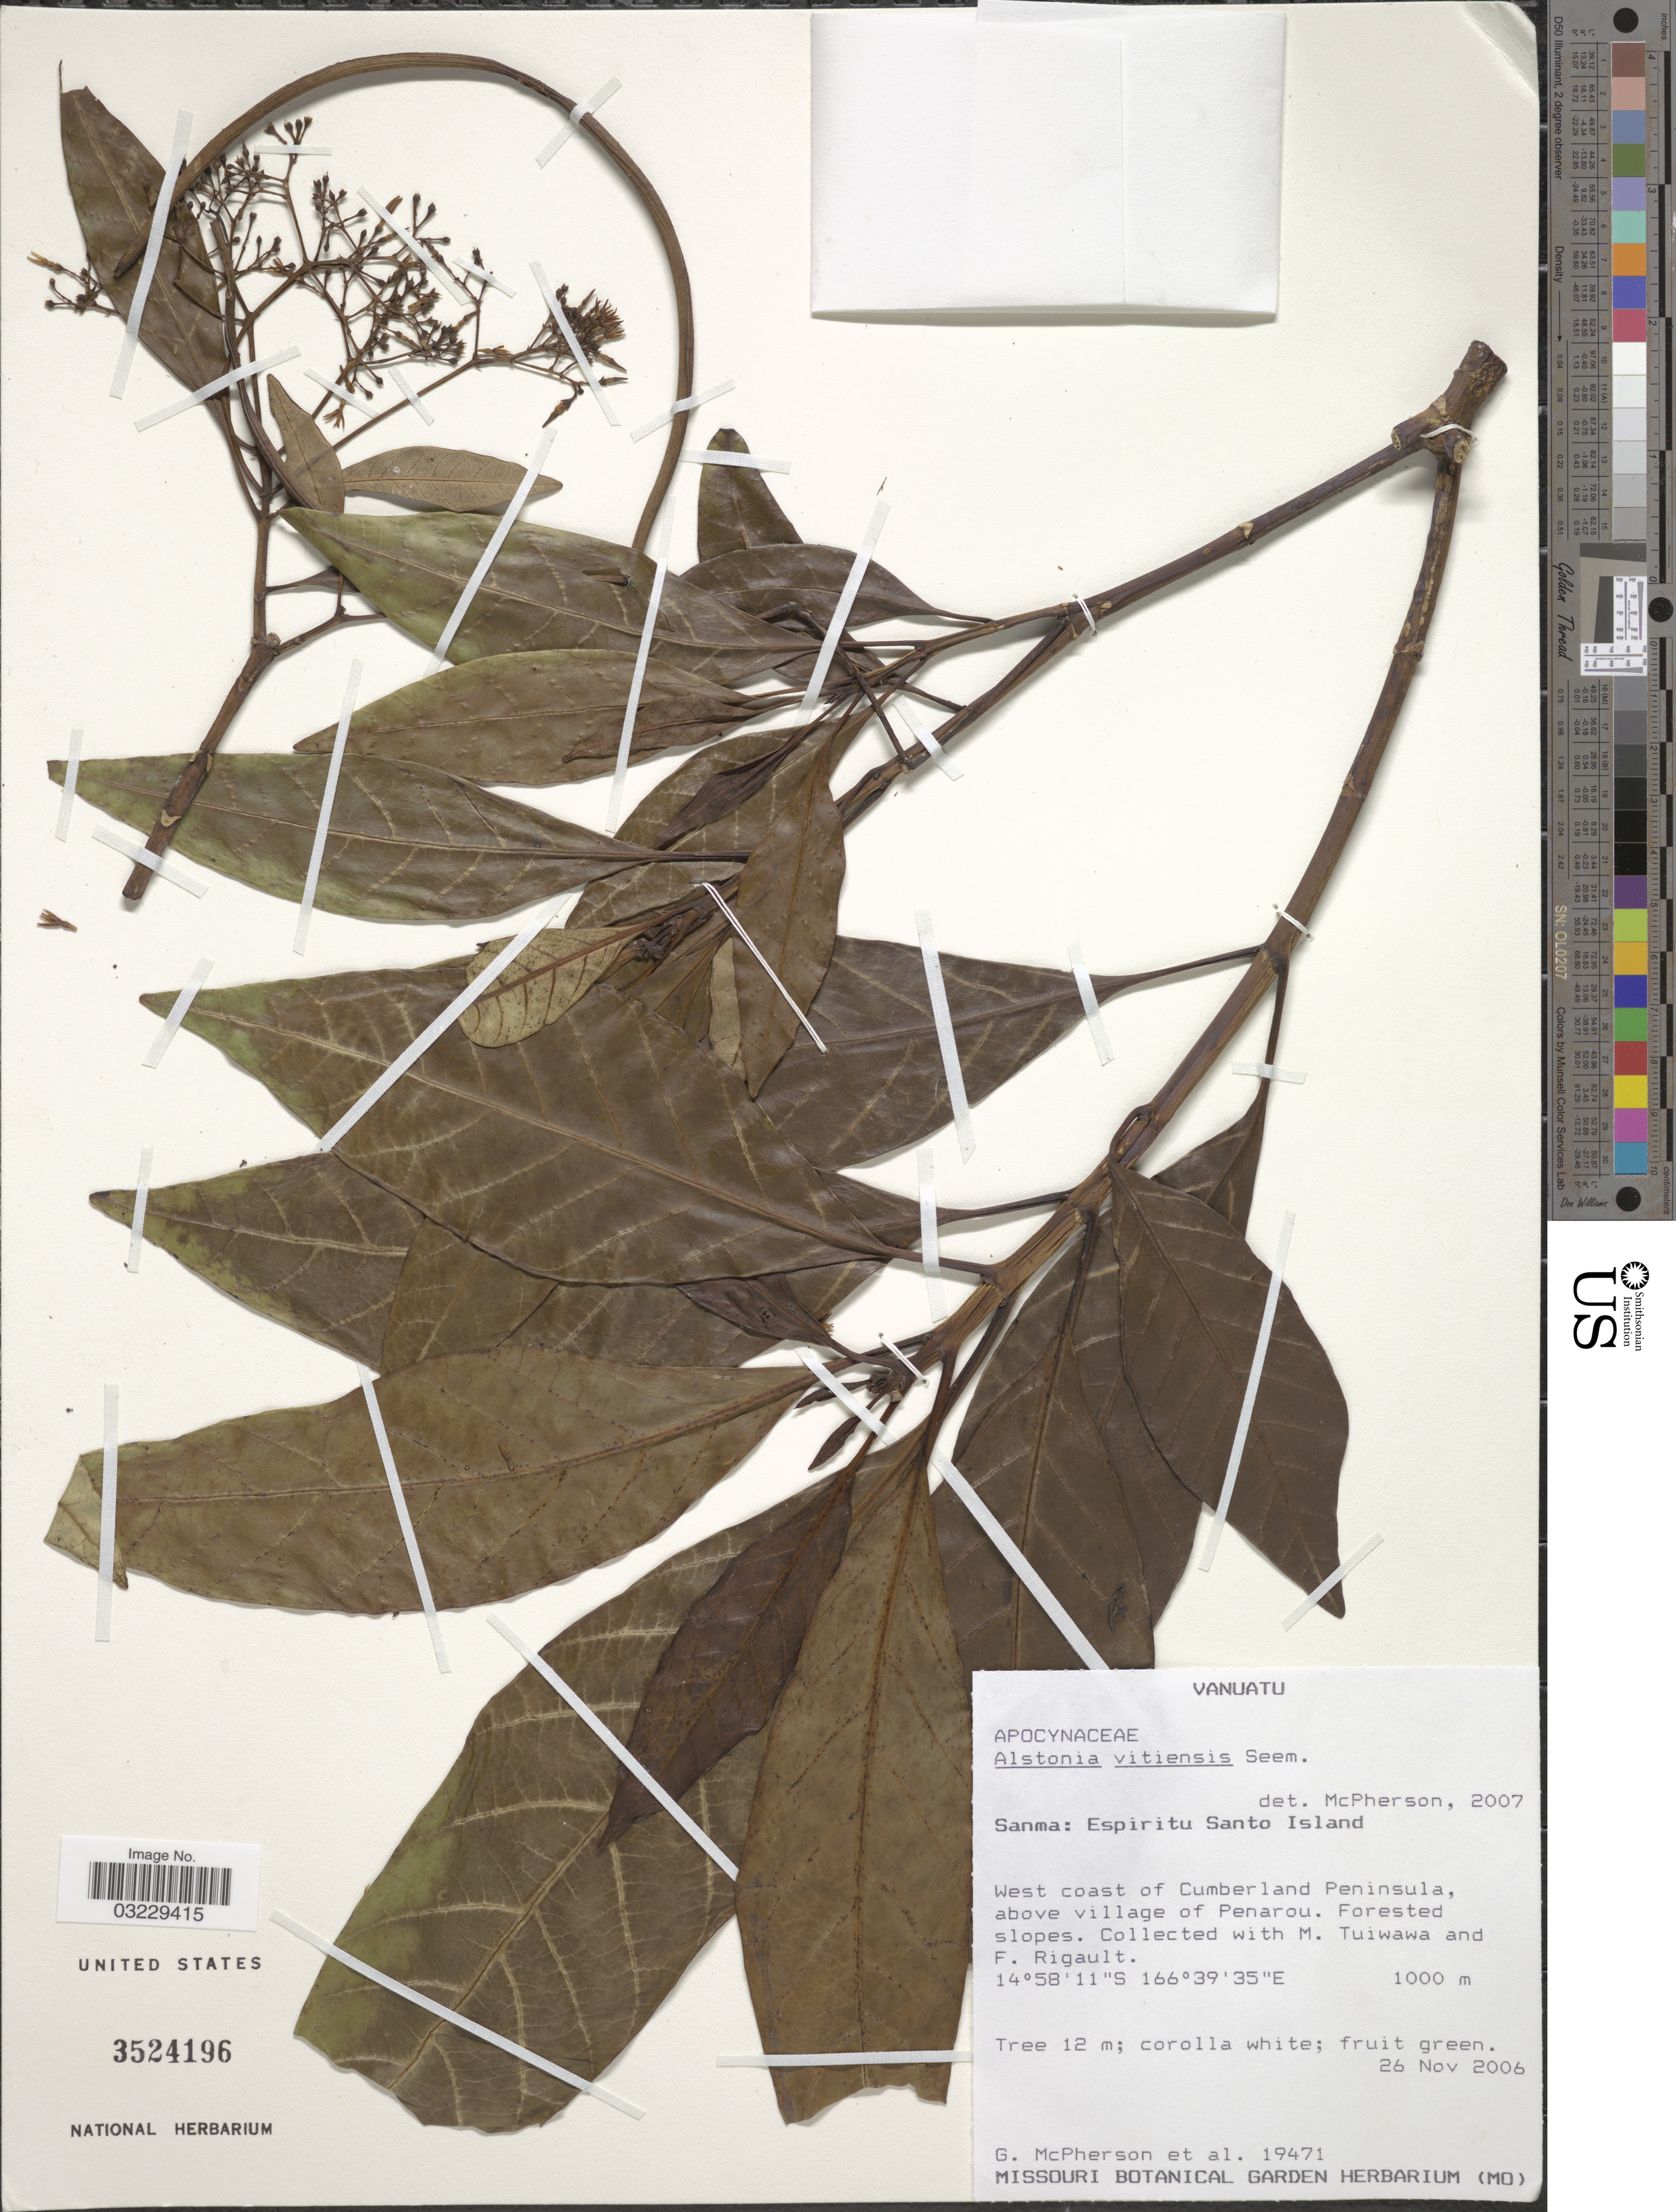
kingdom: Plantae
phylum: Tracheophyta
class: Magnoliopsida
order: Gentianales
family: Apocynaceae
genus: Alstonia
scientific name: Alstonia vitiensis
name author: Seem.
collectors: G. McPherson, M. Tuiwawa & F. Rigault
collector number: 19471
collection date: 2006-11-26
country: Vanuatu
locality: Sanma: Espiritu Santo Island. West coast of Cumberland Peninsula, above village of Penarou.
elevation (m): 1000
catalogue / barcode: US 3524196